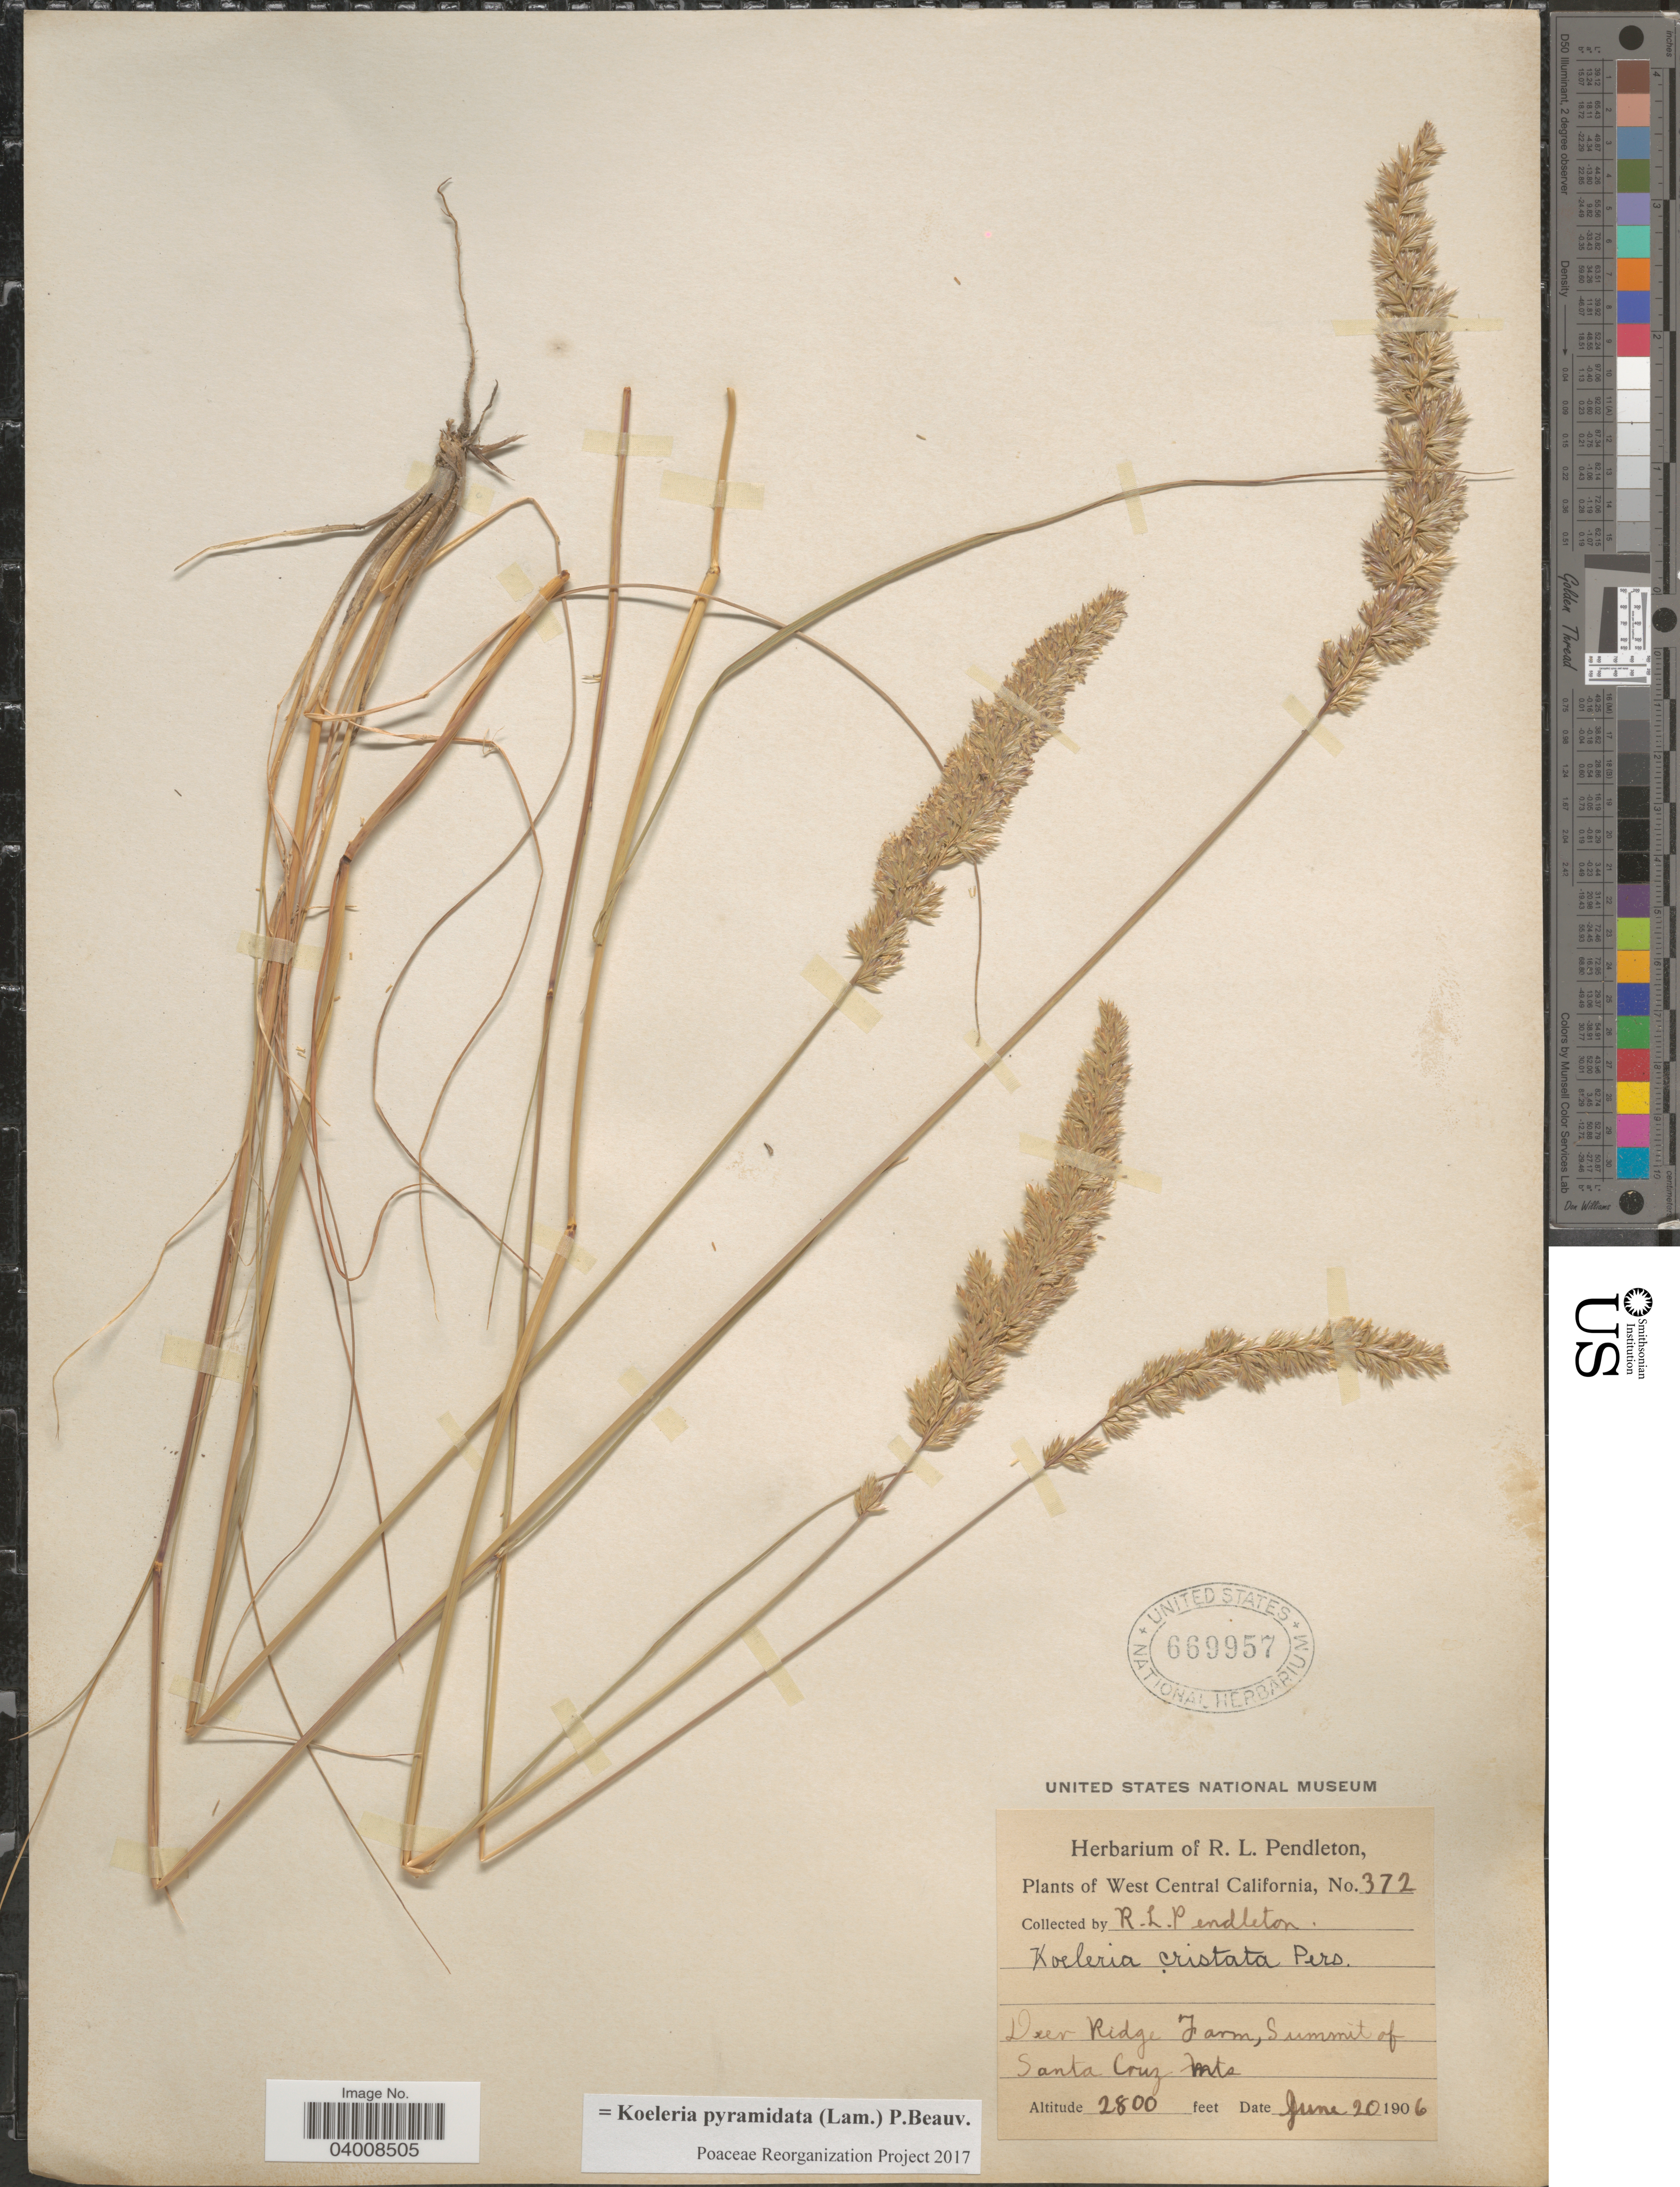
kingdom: Plantae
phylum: Tracheophyta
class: Liliopsida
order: Poales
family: Poaceae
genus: Koeleria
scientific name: Koeleria pyramidata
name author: (Lam.) P. Beauv.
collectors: R. Pendleton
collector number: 372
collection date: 1906-06-20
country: United States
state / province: California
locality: West Central California. Deer Ridge Farm, Summit of Santa Cruzd Mts.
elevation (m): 853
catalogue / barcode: US 669957